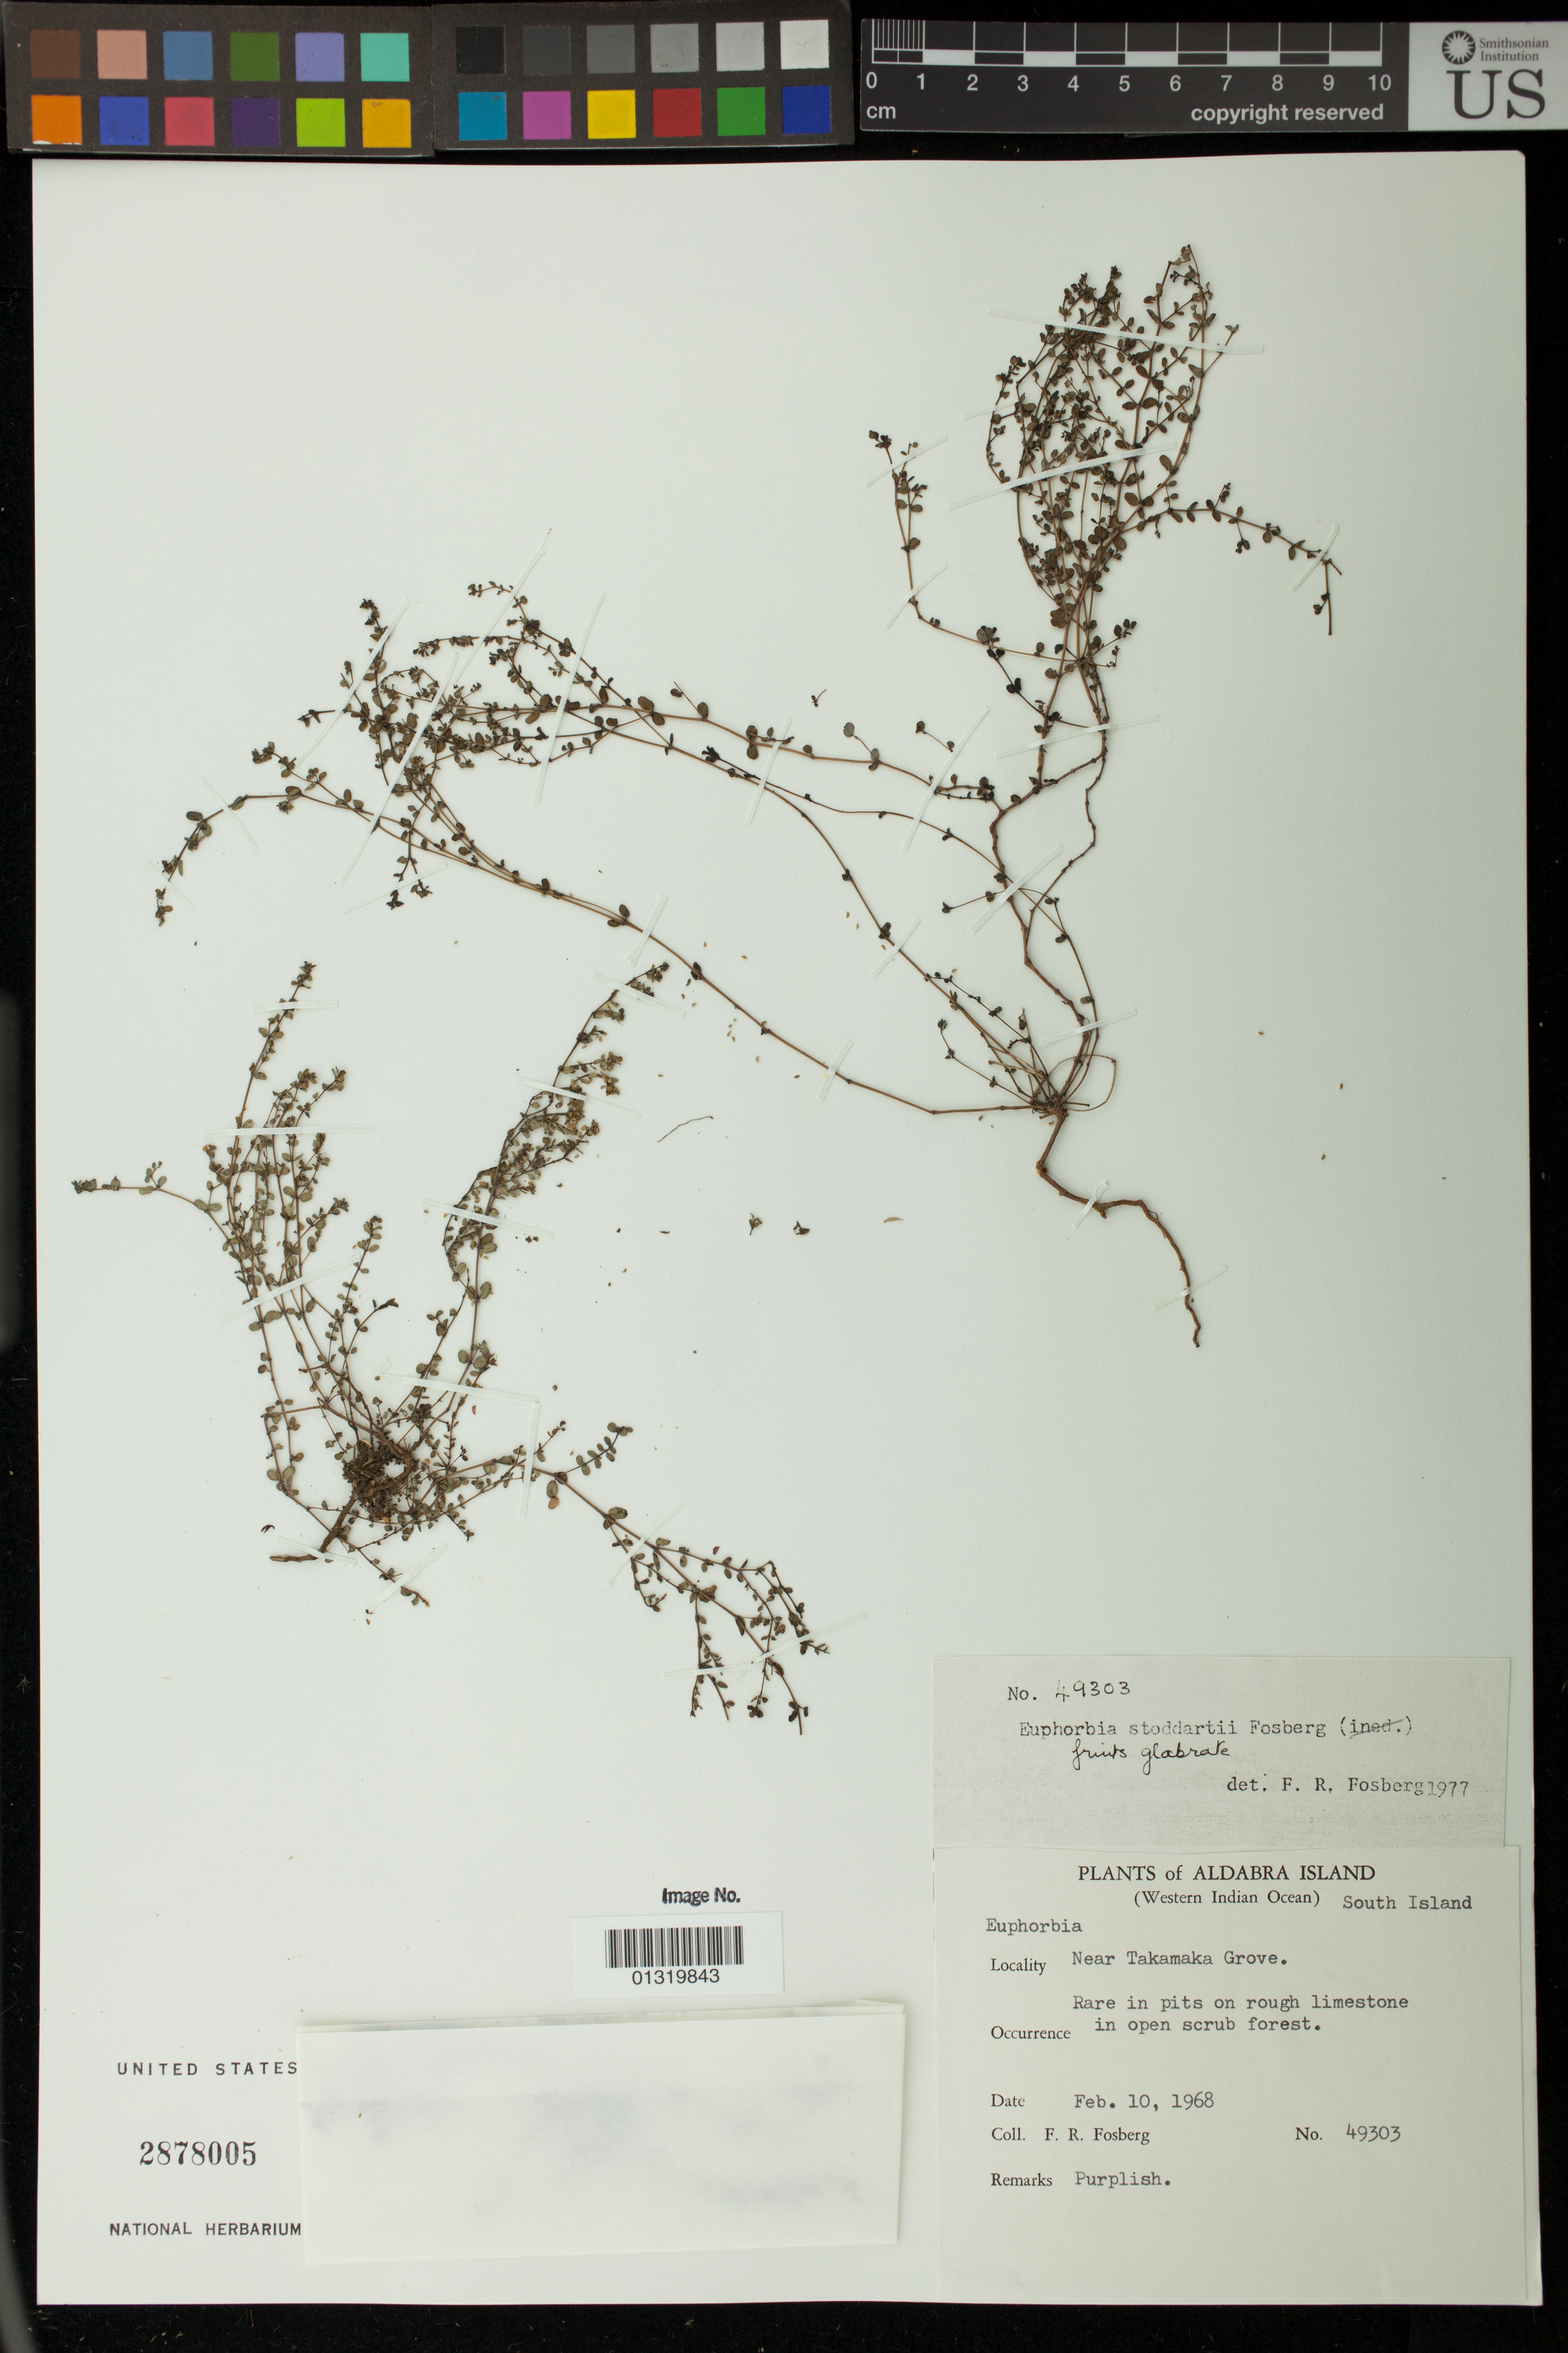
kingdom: Plantae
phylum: Tracheophyta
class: Magnoliopsida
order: Malpighiales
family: Euphorbiaceae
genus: Euphorbia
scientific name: Euphorbia stoddartii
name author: Fosberg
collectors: F. R. Fosberg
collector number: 49303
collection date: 1968-02-10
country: Seychelles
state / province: Outer Islands District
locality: Aldabra Island; South Island; Near Takamaka Grove.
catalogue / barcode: US 2878005